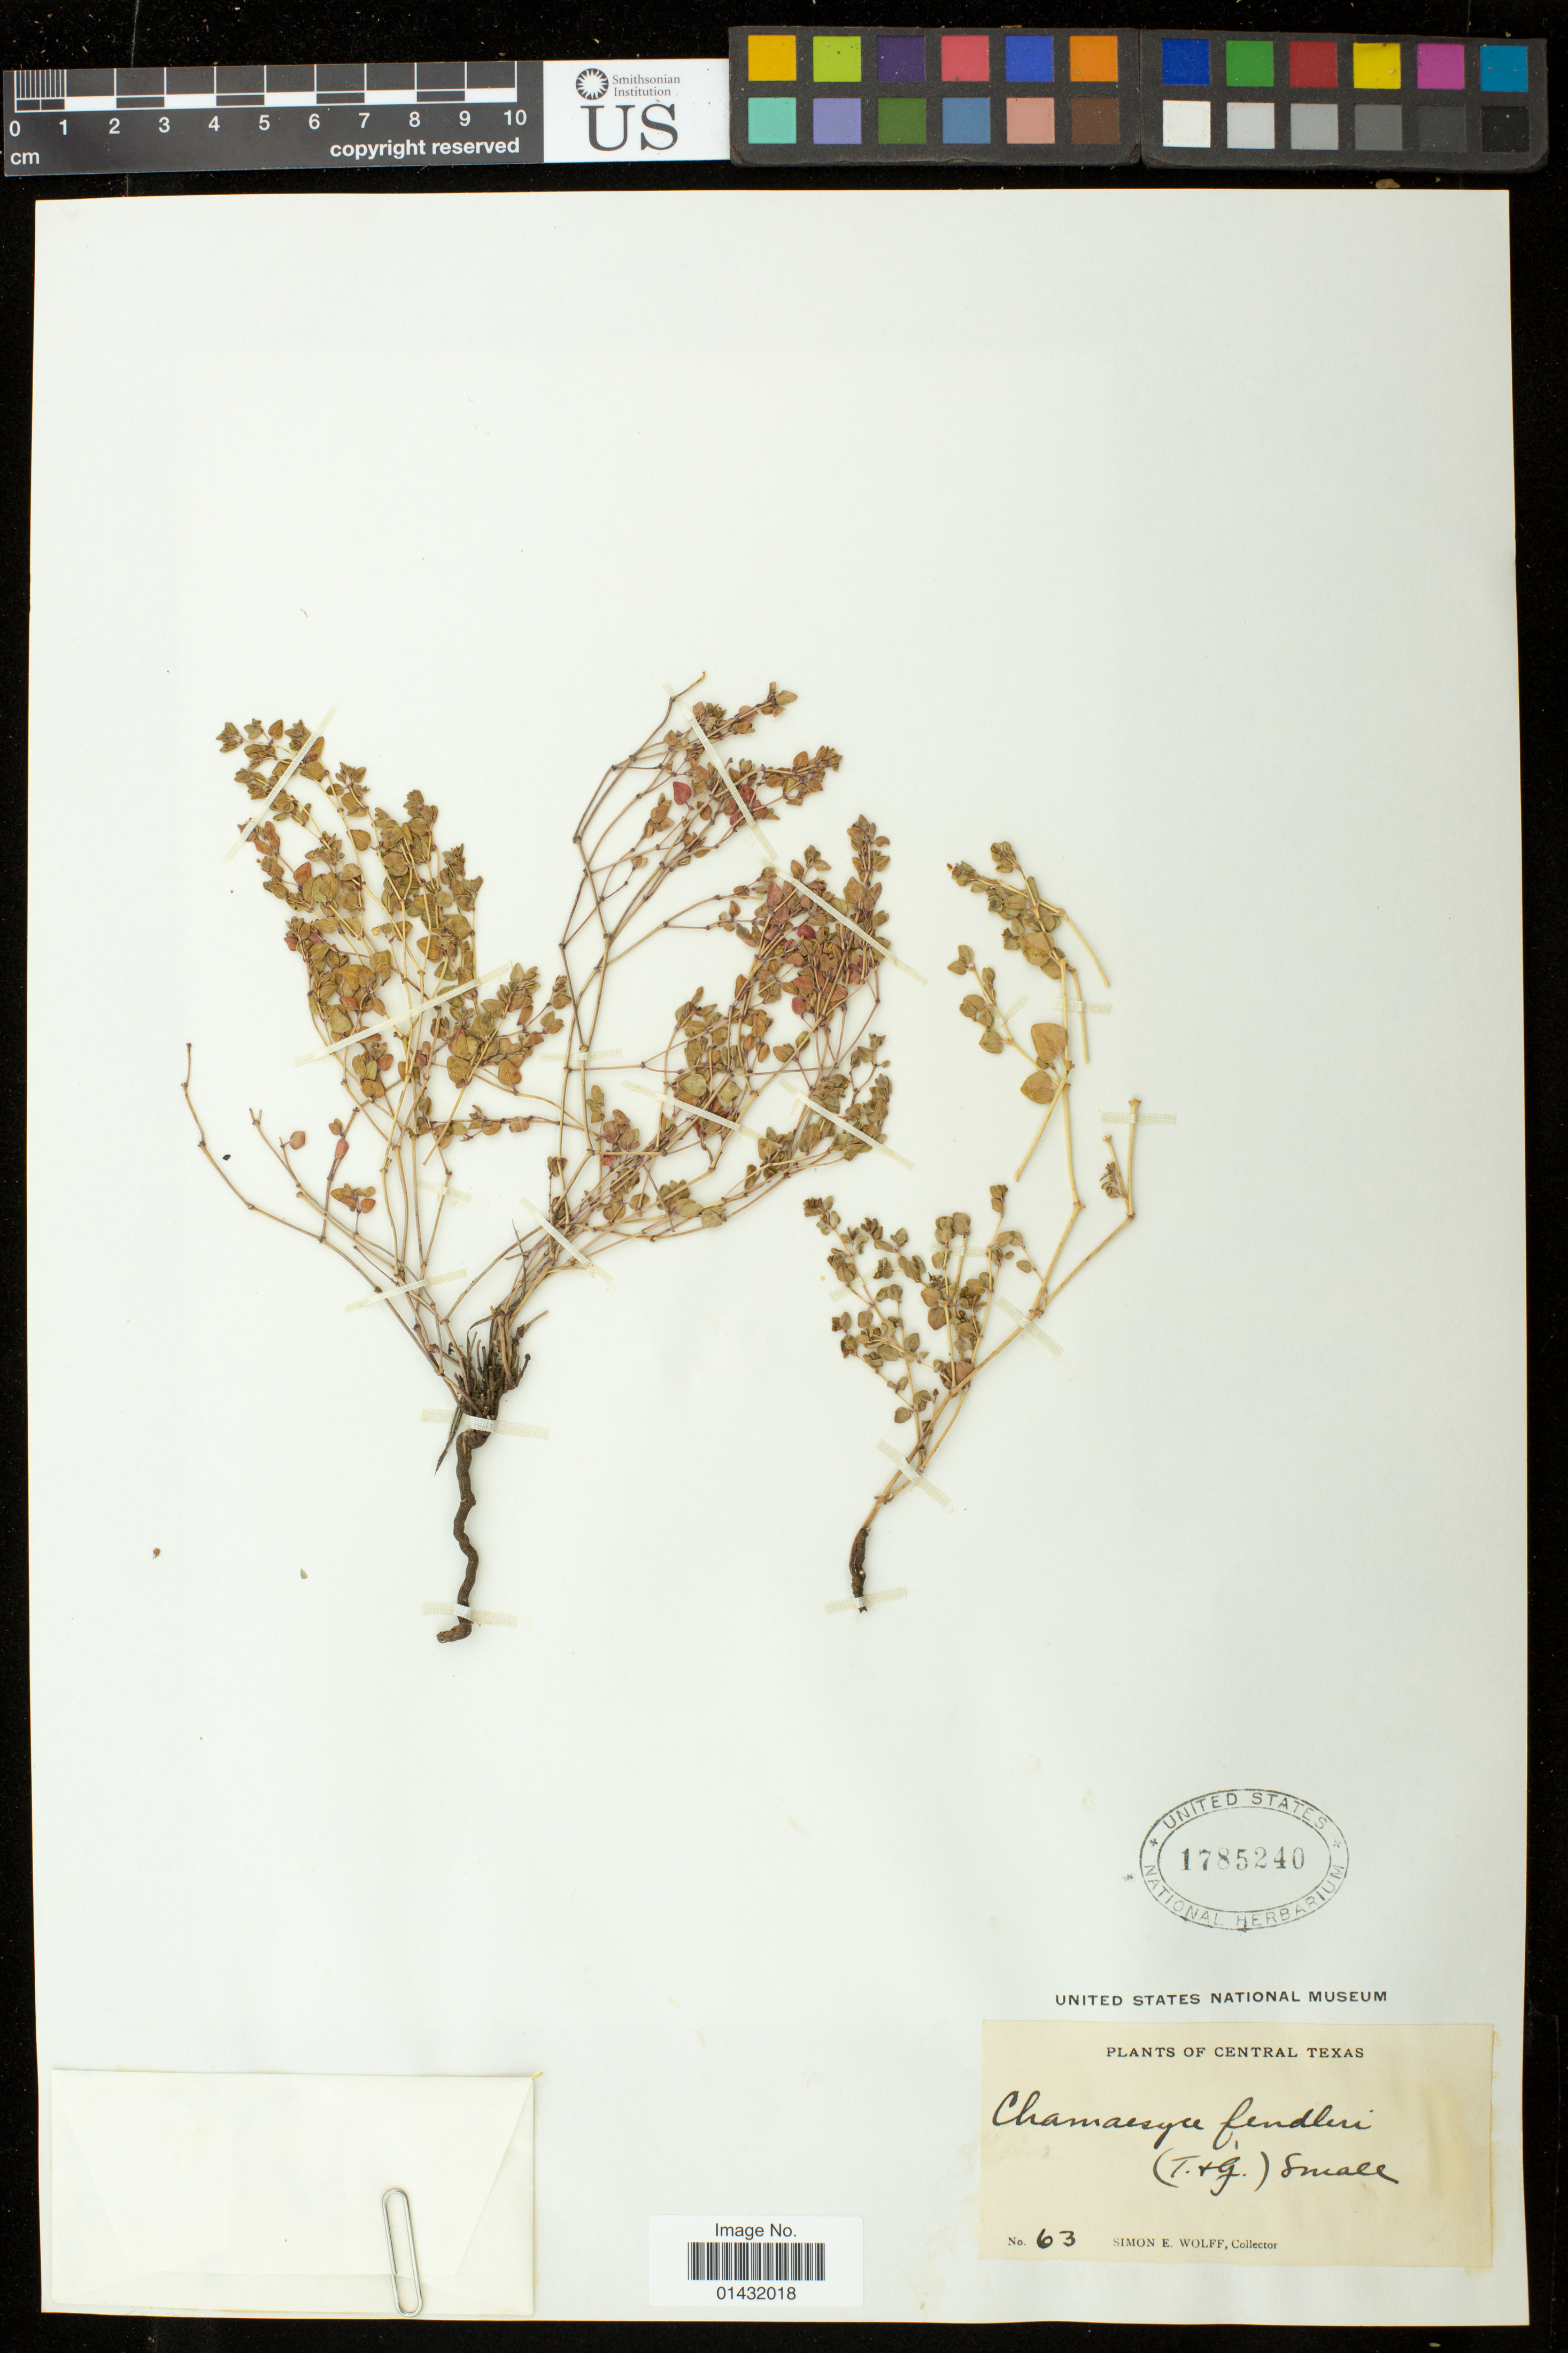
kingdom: Plantae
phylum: Tracheophyta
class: Magnoliopsida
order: Malpighiales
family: Euphorbiaceae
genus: Euphorbia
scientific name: Euphorbia fendleri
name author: Torr. & A. Gray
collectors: S. E. Wolff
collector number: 63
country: United States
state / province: Texas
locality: Central Texas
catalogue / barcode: US 1785240